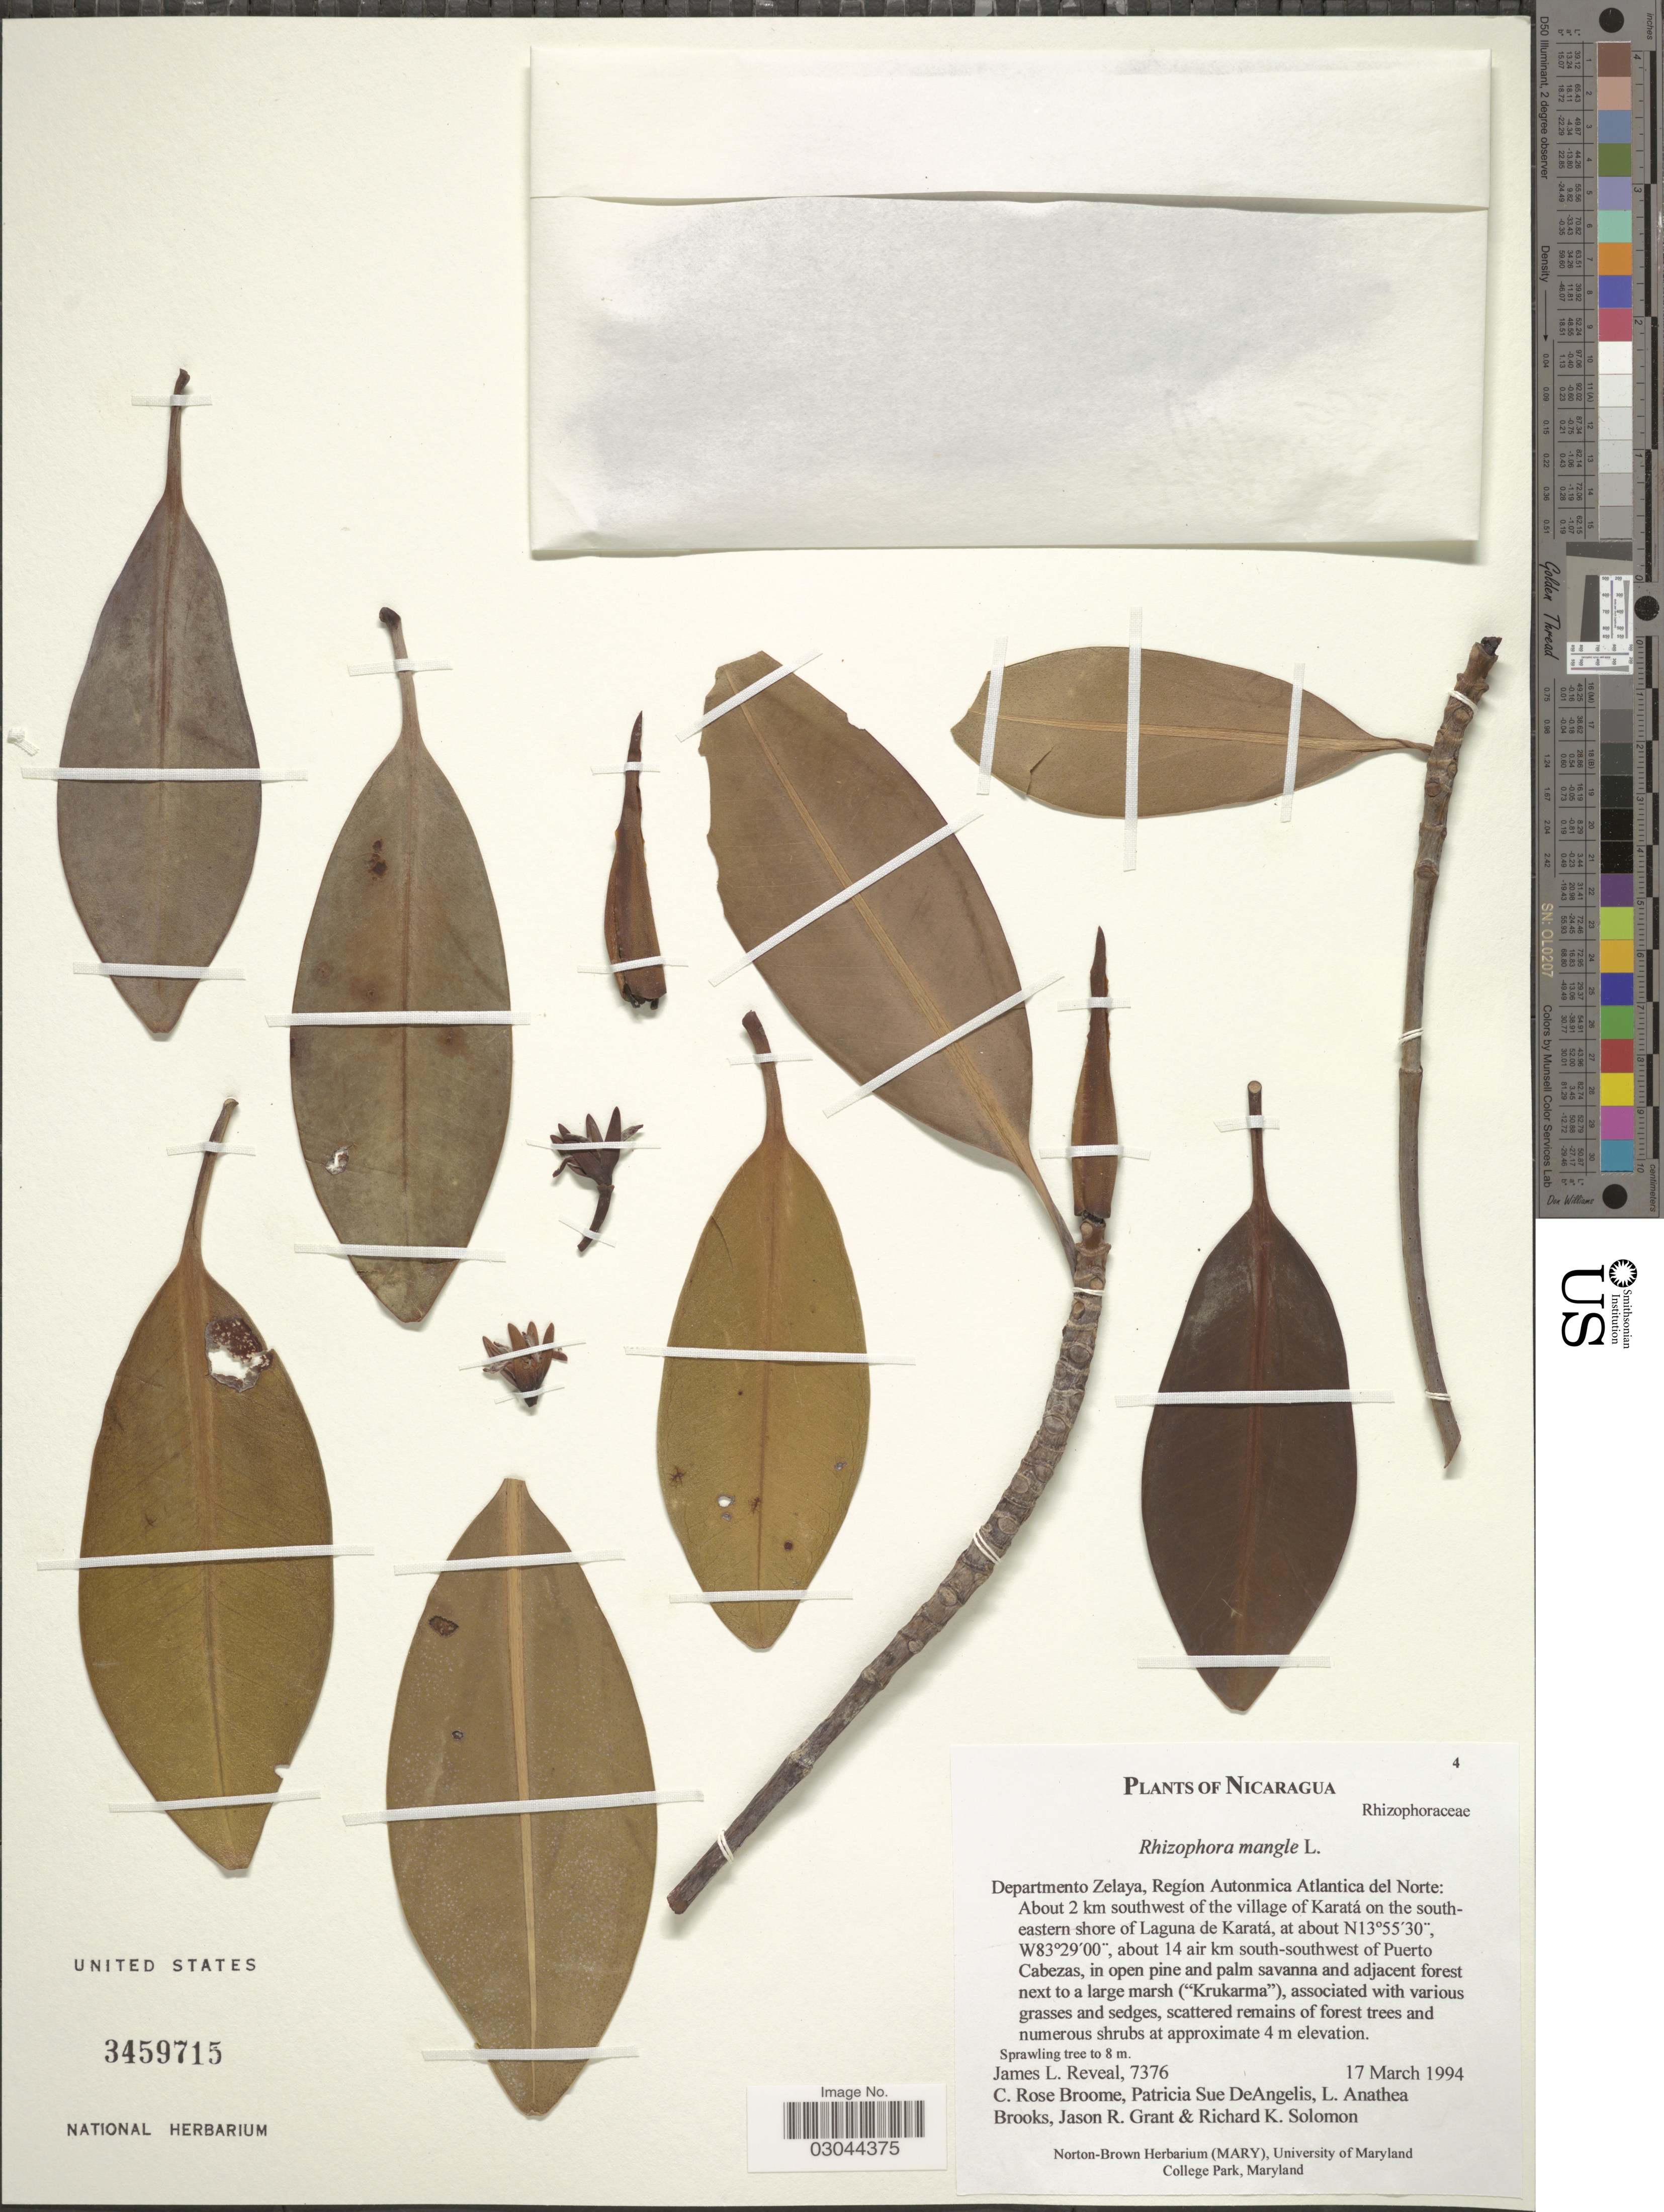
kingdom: Plantae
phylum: Tracheophyta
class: Magnoliopsida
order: Malpighiales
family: Rhizophoraceae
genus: Rhizophora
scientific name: Rhizophora mangle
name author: L.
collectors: J. L. Reveal, C. R. Broome, P. DeAngelis, L. Brooks & et al.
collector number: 7376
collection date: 1994-03-17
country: Nicaragua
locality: Departmento Zelaya, Regíon Autonmica Atlantica del Norte: About 2 km southwest of the village of Karatá on the south-eastern shore of Laguna de Karatá, about 14 air km south-southwest of Puerto Cabezas.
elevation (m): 4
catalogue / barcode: US 3459715